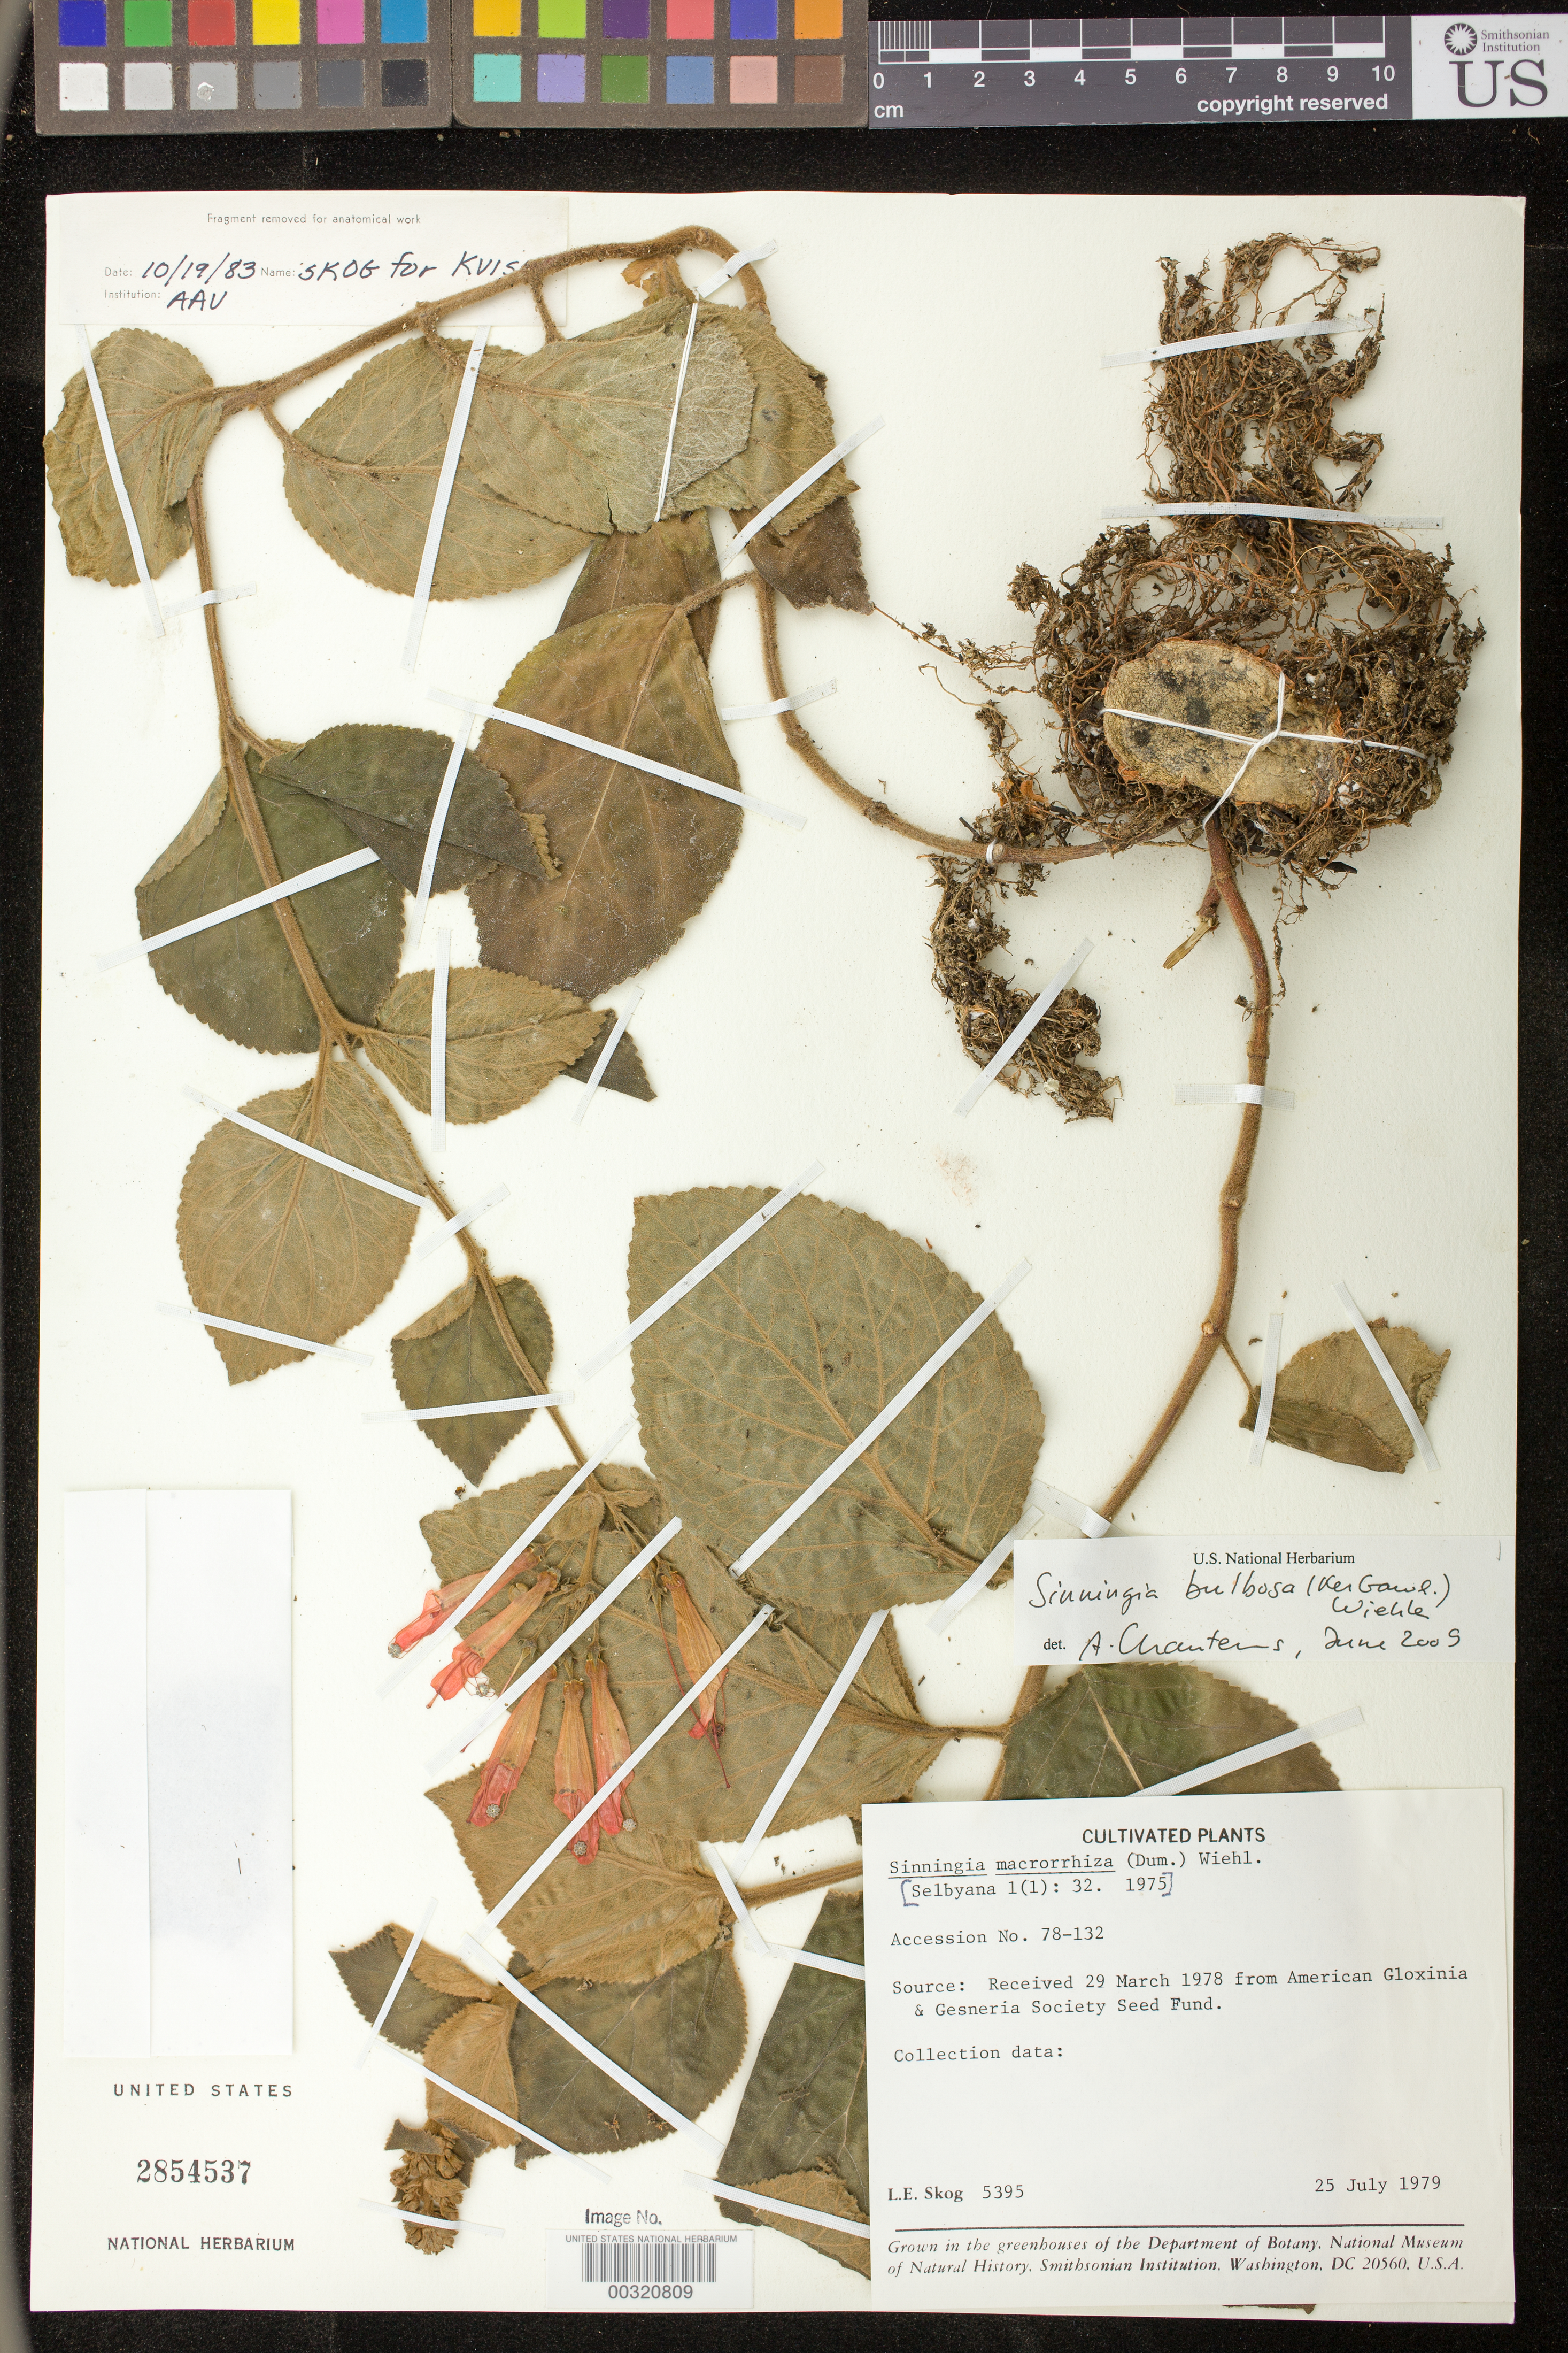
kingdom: Plantae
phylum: Tracheophyta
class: Magnoliopsida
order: Lamiales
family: Gesneriaceae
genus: Sinningia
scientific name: Sinningia bulbosa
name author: (Ker Gawl.) Wiehler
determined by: Chautems, A. P.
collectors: L. E. Skog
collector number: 5395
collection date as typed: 25 Jul 1979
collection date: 1979-07-25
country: United States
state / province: District of Columbia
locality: Grown in the greenhouses of the Dept. of Botany, National Museum of Natural History, Smithsonian Institution, Washington, DC, U.S.A.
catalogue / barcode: US 2854537